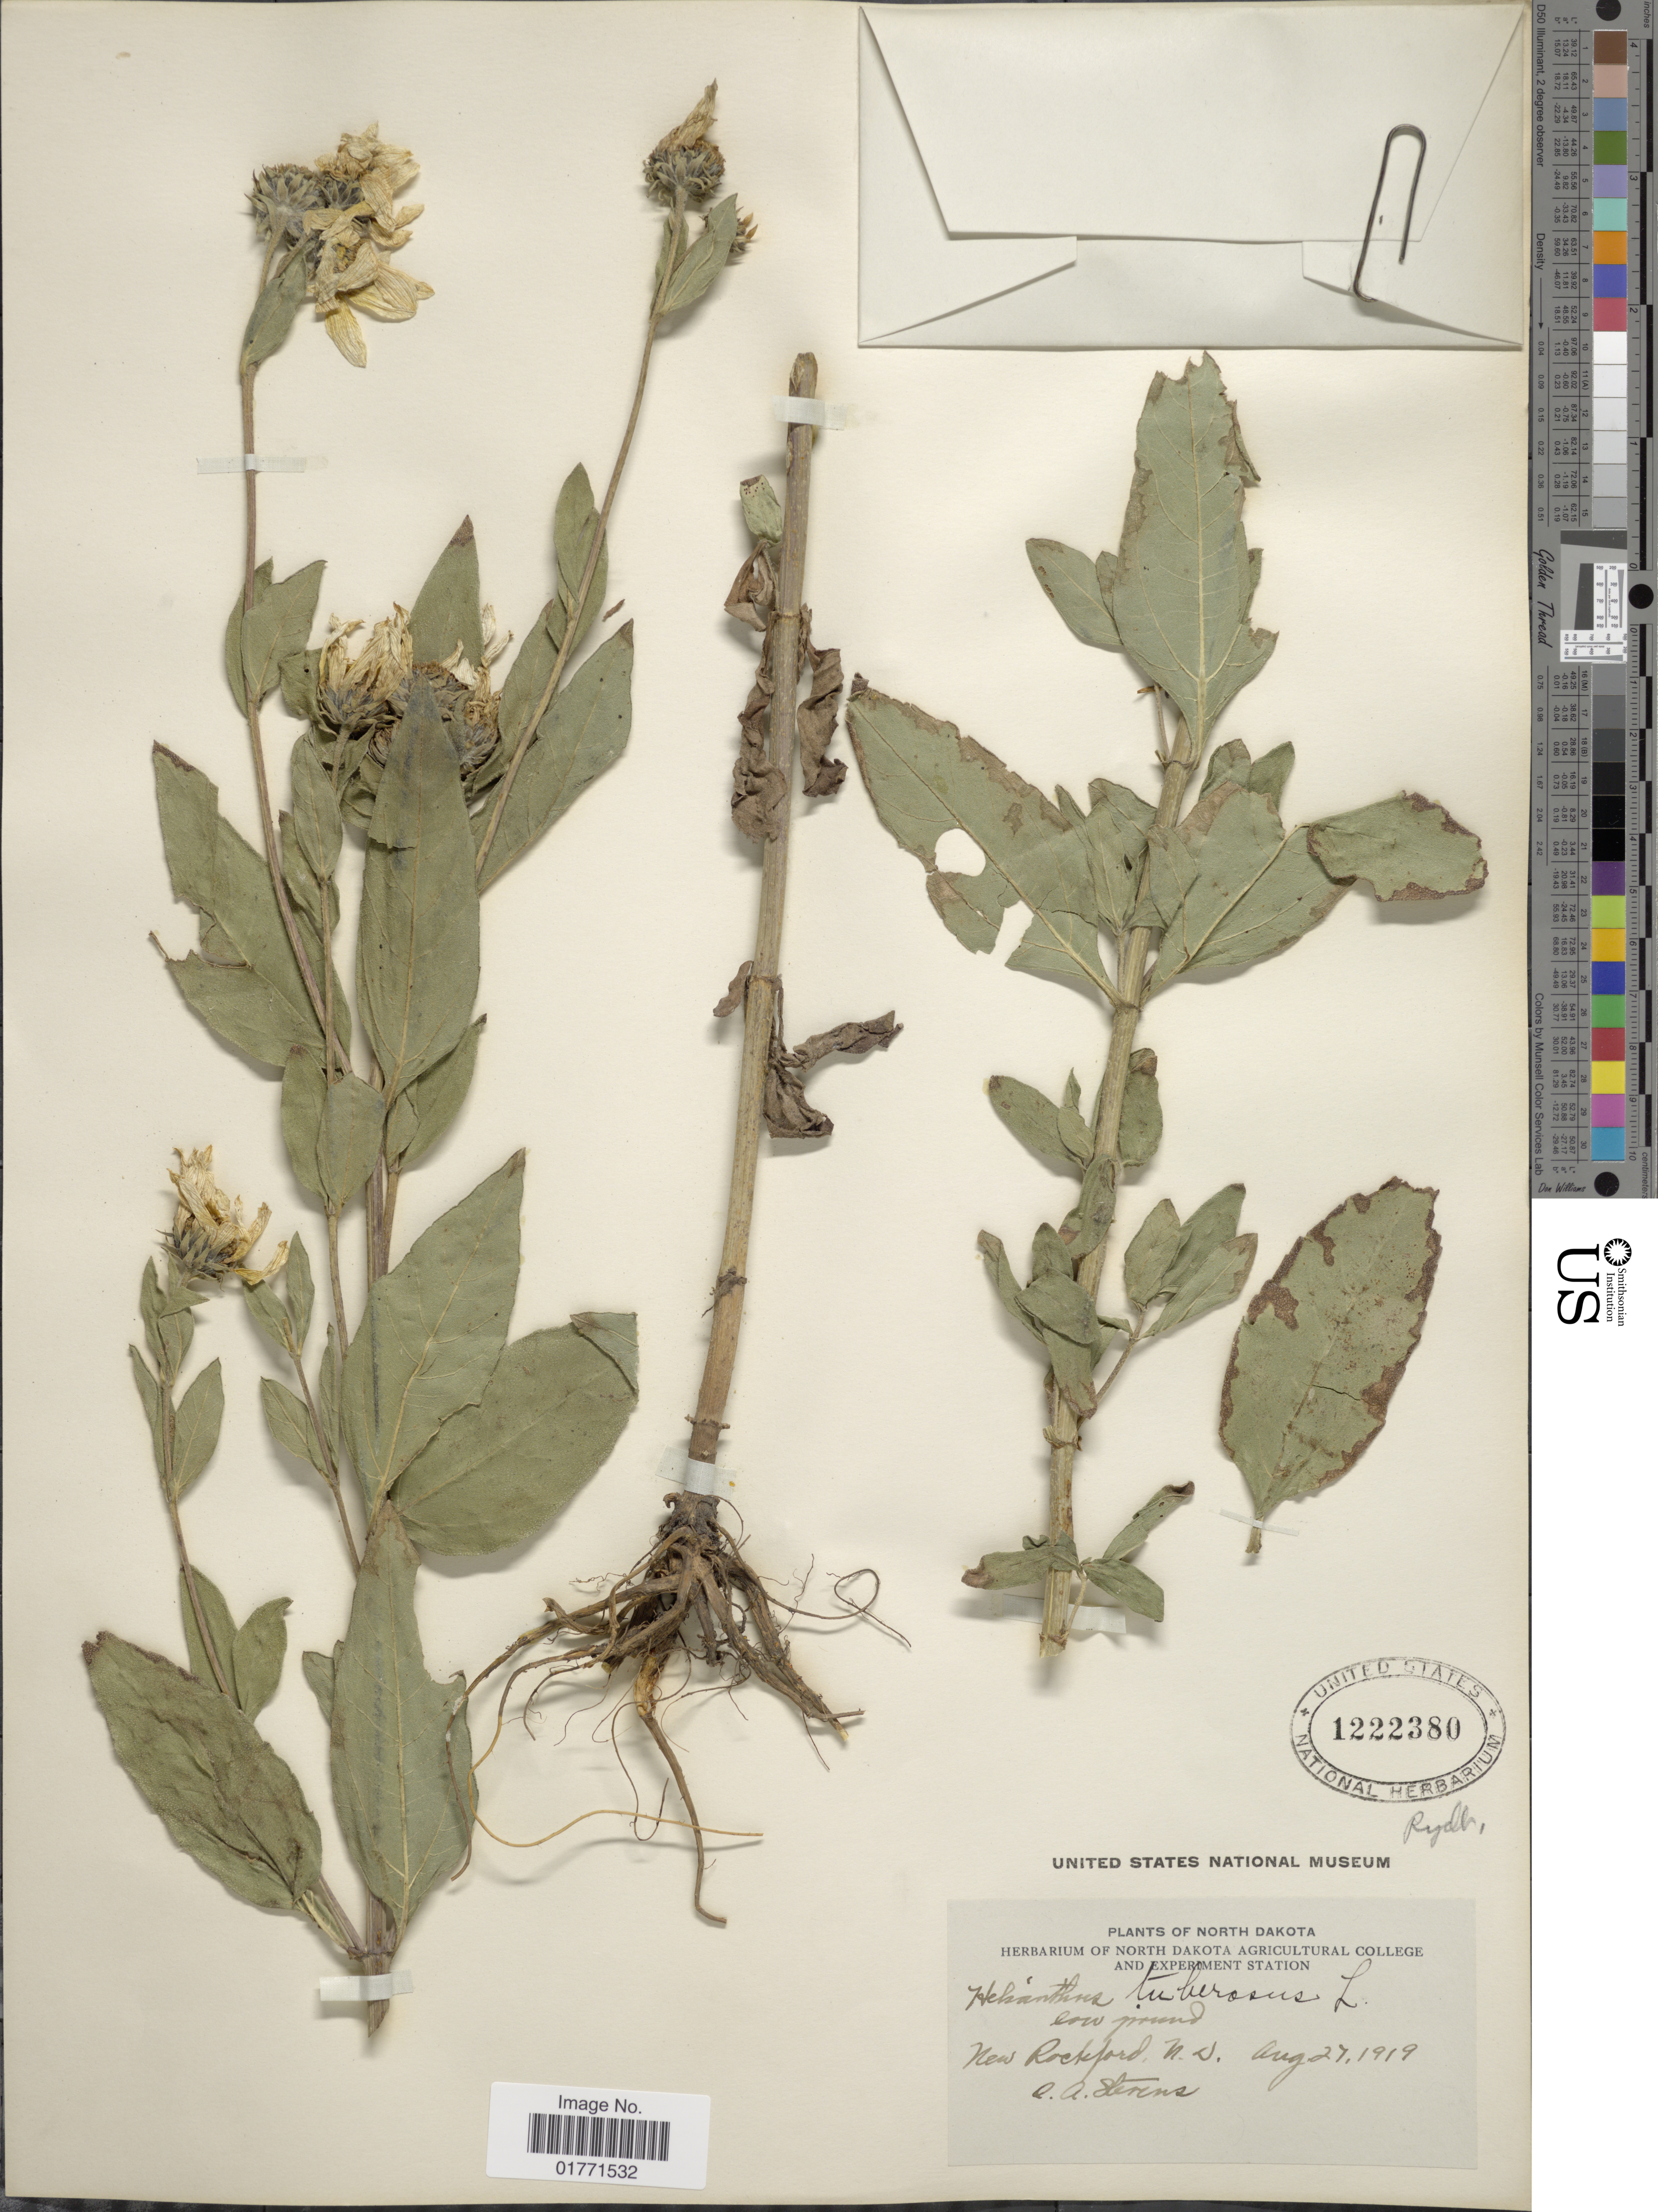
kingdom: Plantae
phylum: Tracheophyta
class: Magnoliopsida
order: Asterales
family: Asteraceae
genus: Helianthus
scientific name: Helianthus rydbergi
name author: Britton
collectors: O. A. Stevens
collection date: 1919-08-27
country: United States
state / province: North Dakota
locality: North Dakota, New Rockford, N. D.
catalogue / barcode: US 1222380